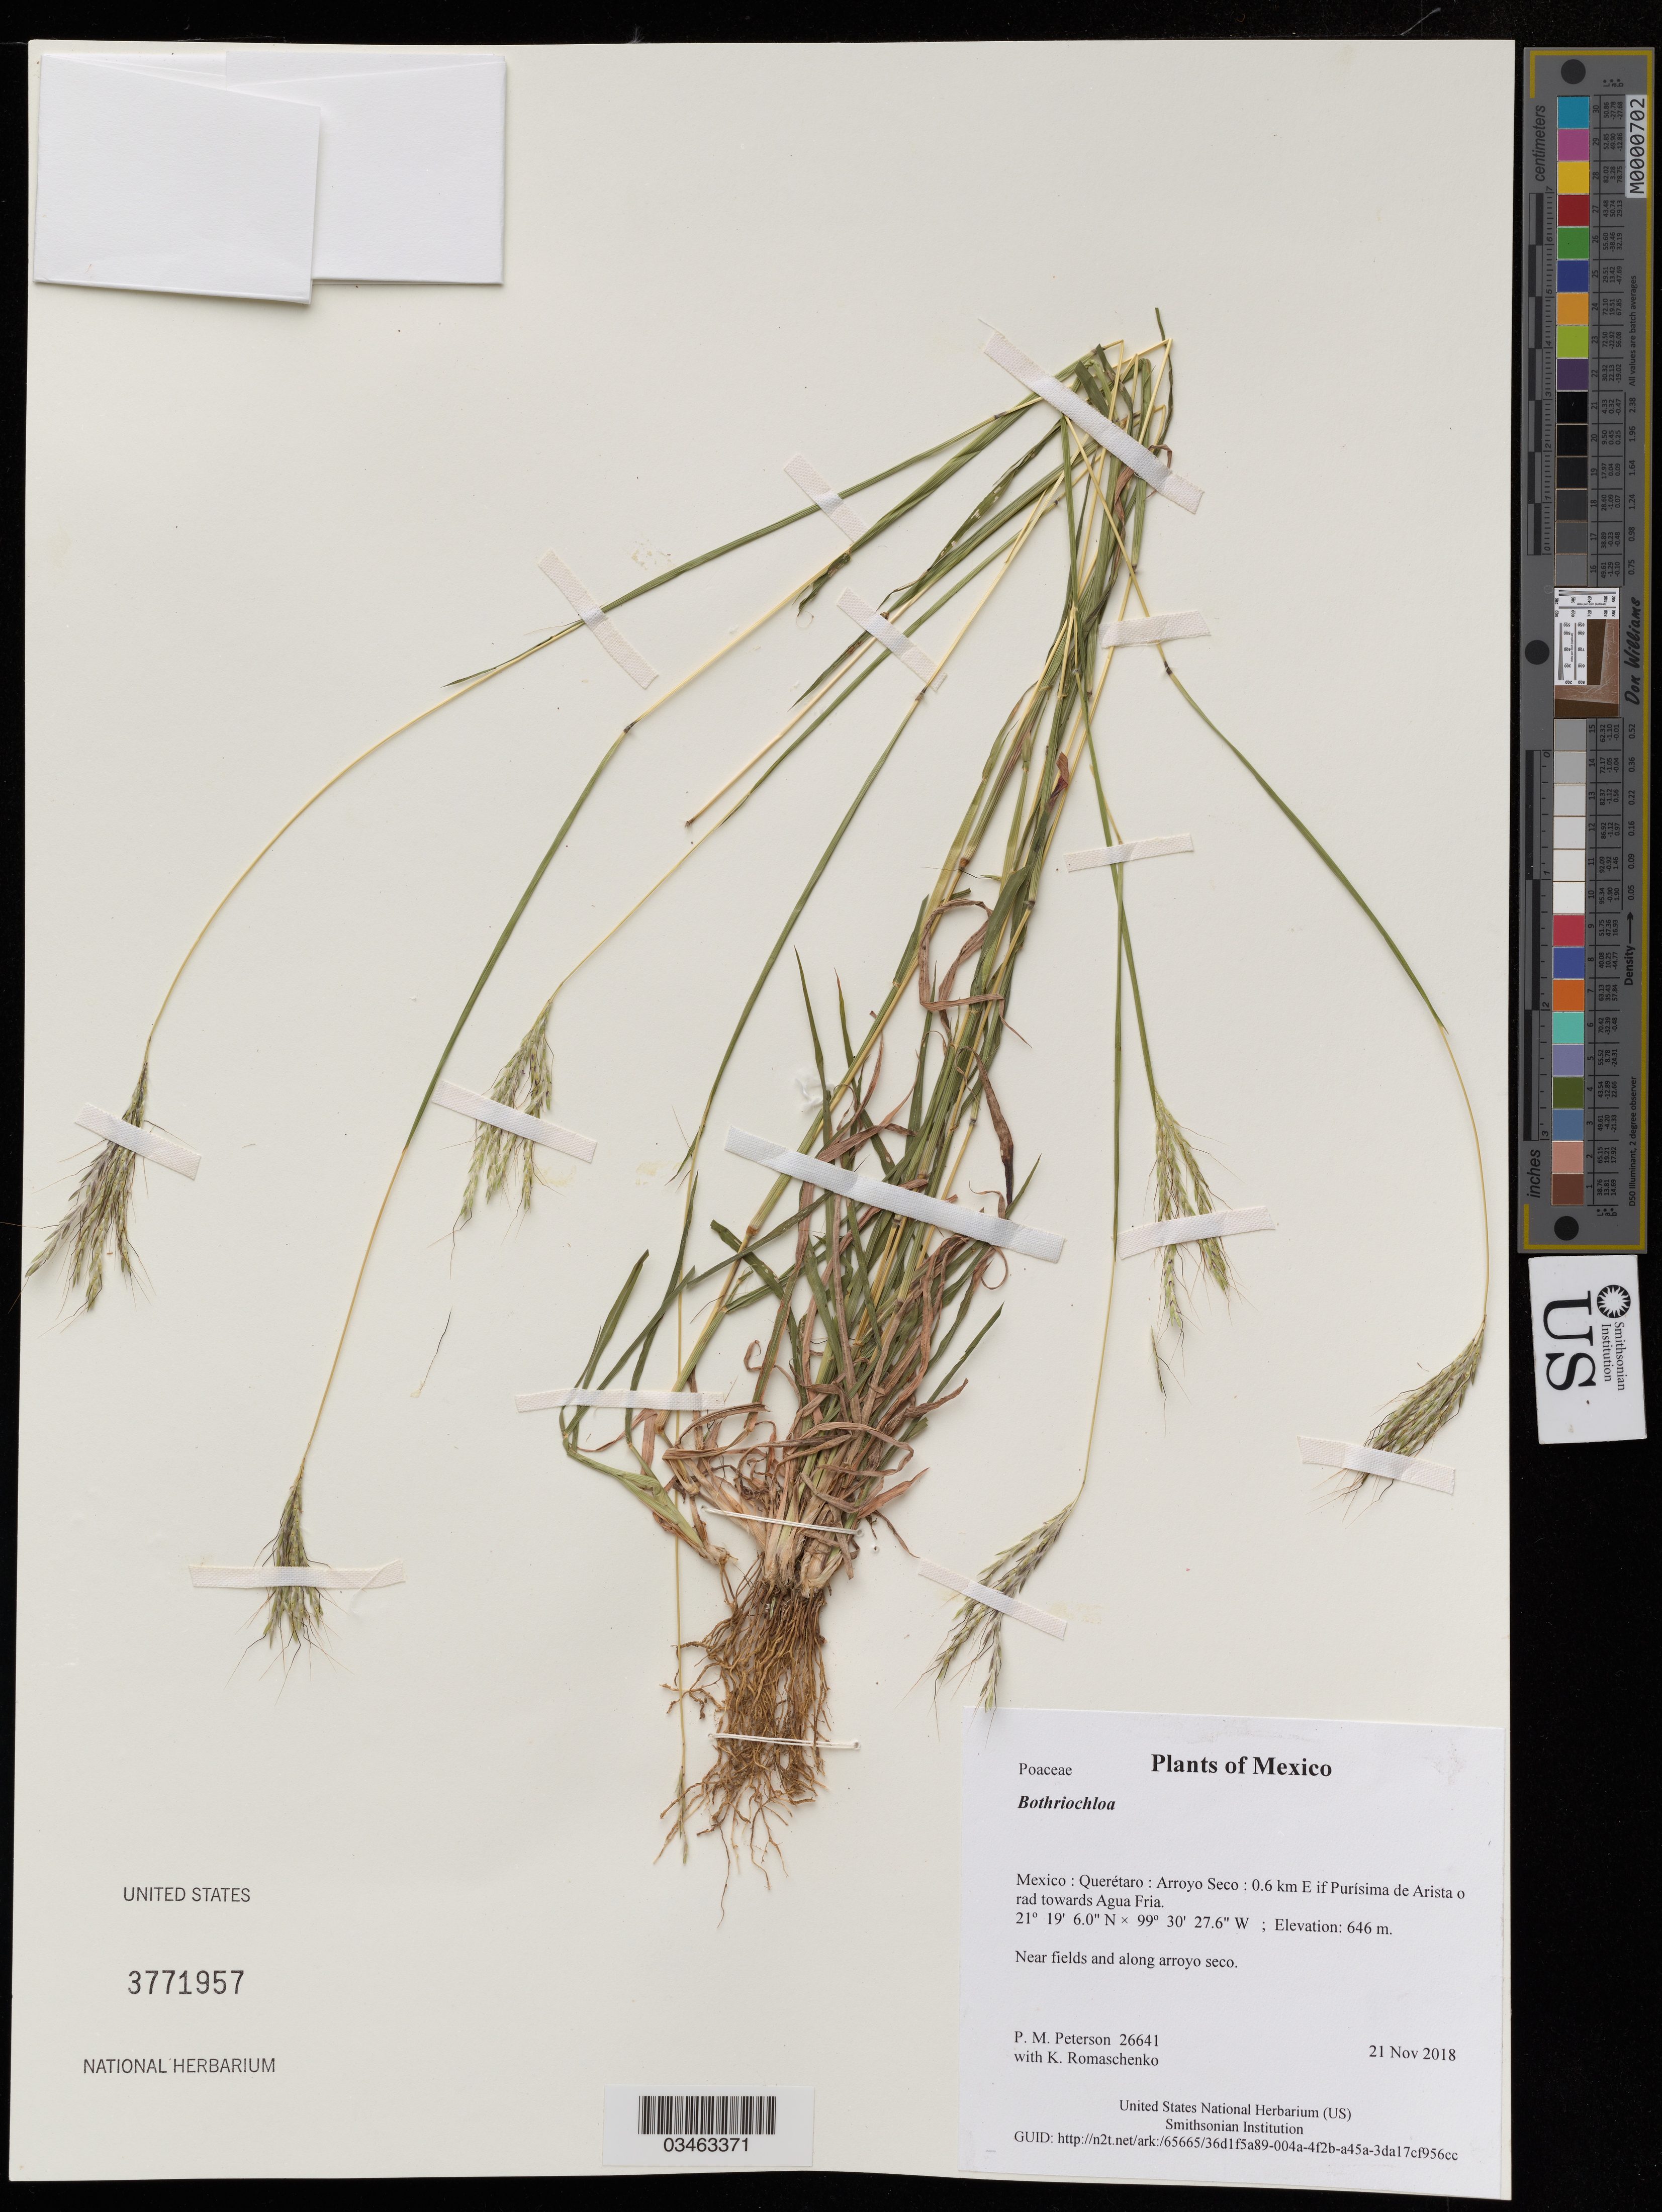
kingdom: Plantae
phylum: Tracheophyta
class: Liliopsida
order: Poales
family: Poaceae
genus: Bothriochloa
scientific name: Bothriochloa sp.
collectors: P. M. Peterson & K. Romaschenko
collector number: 26641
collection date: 2018-11-21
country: Mexico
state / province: Querétaro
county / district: Arroyo Seco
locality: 0.6 km E if Purísima de Arista o rad towards Agua Fria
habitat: Near fields and along arroyo seco.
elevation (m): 646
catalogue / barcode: US 3771957